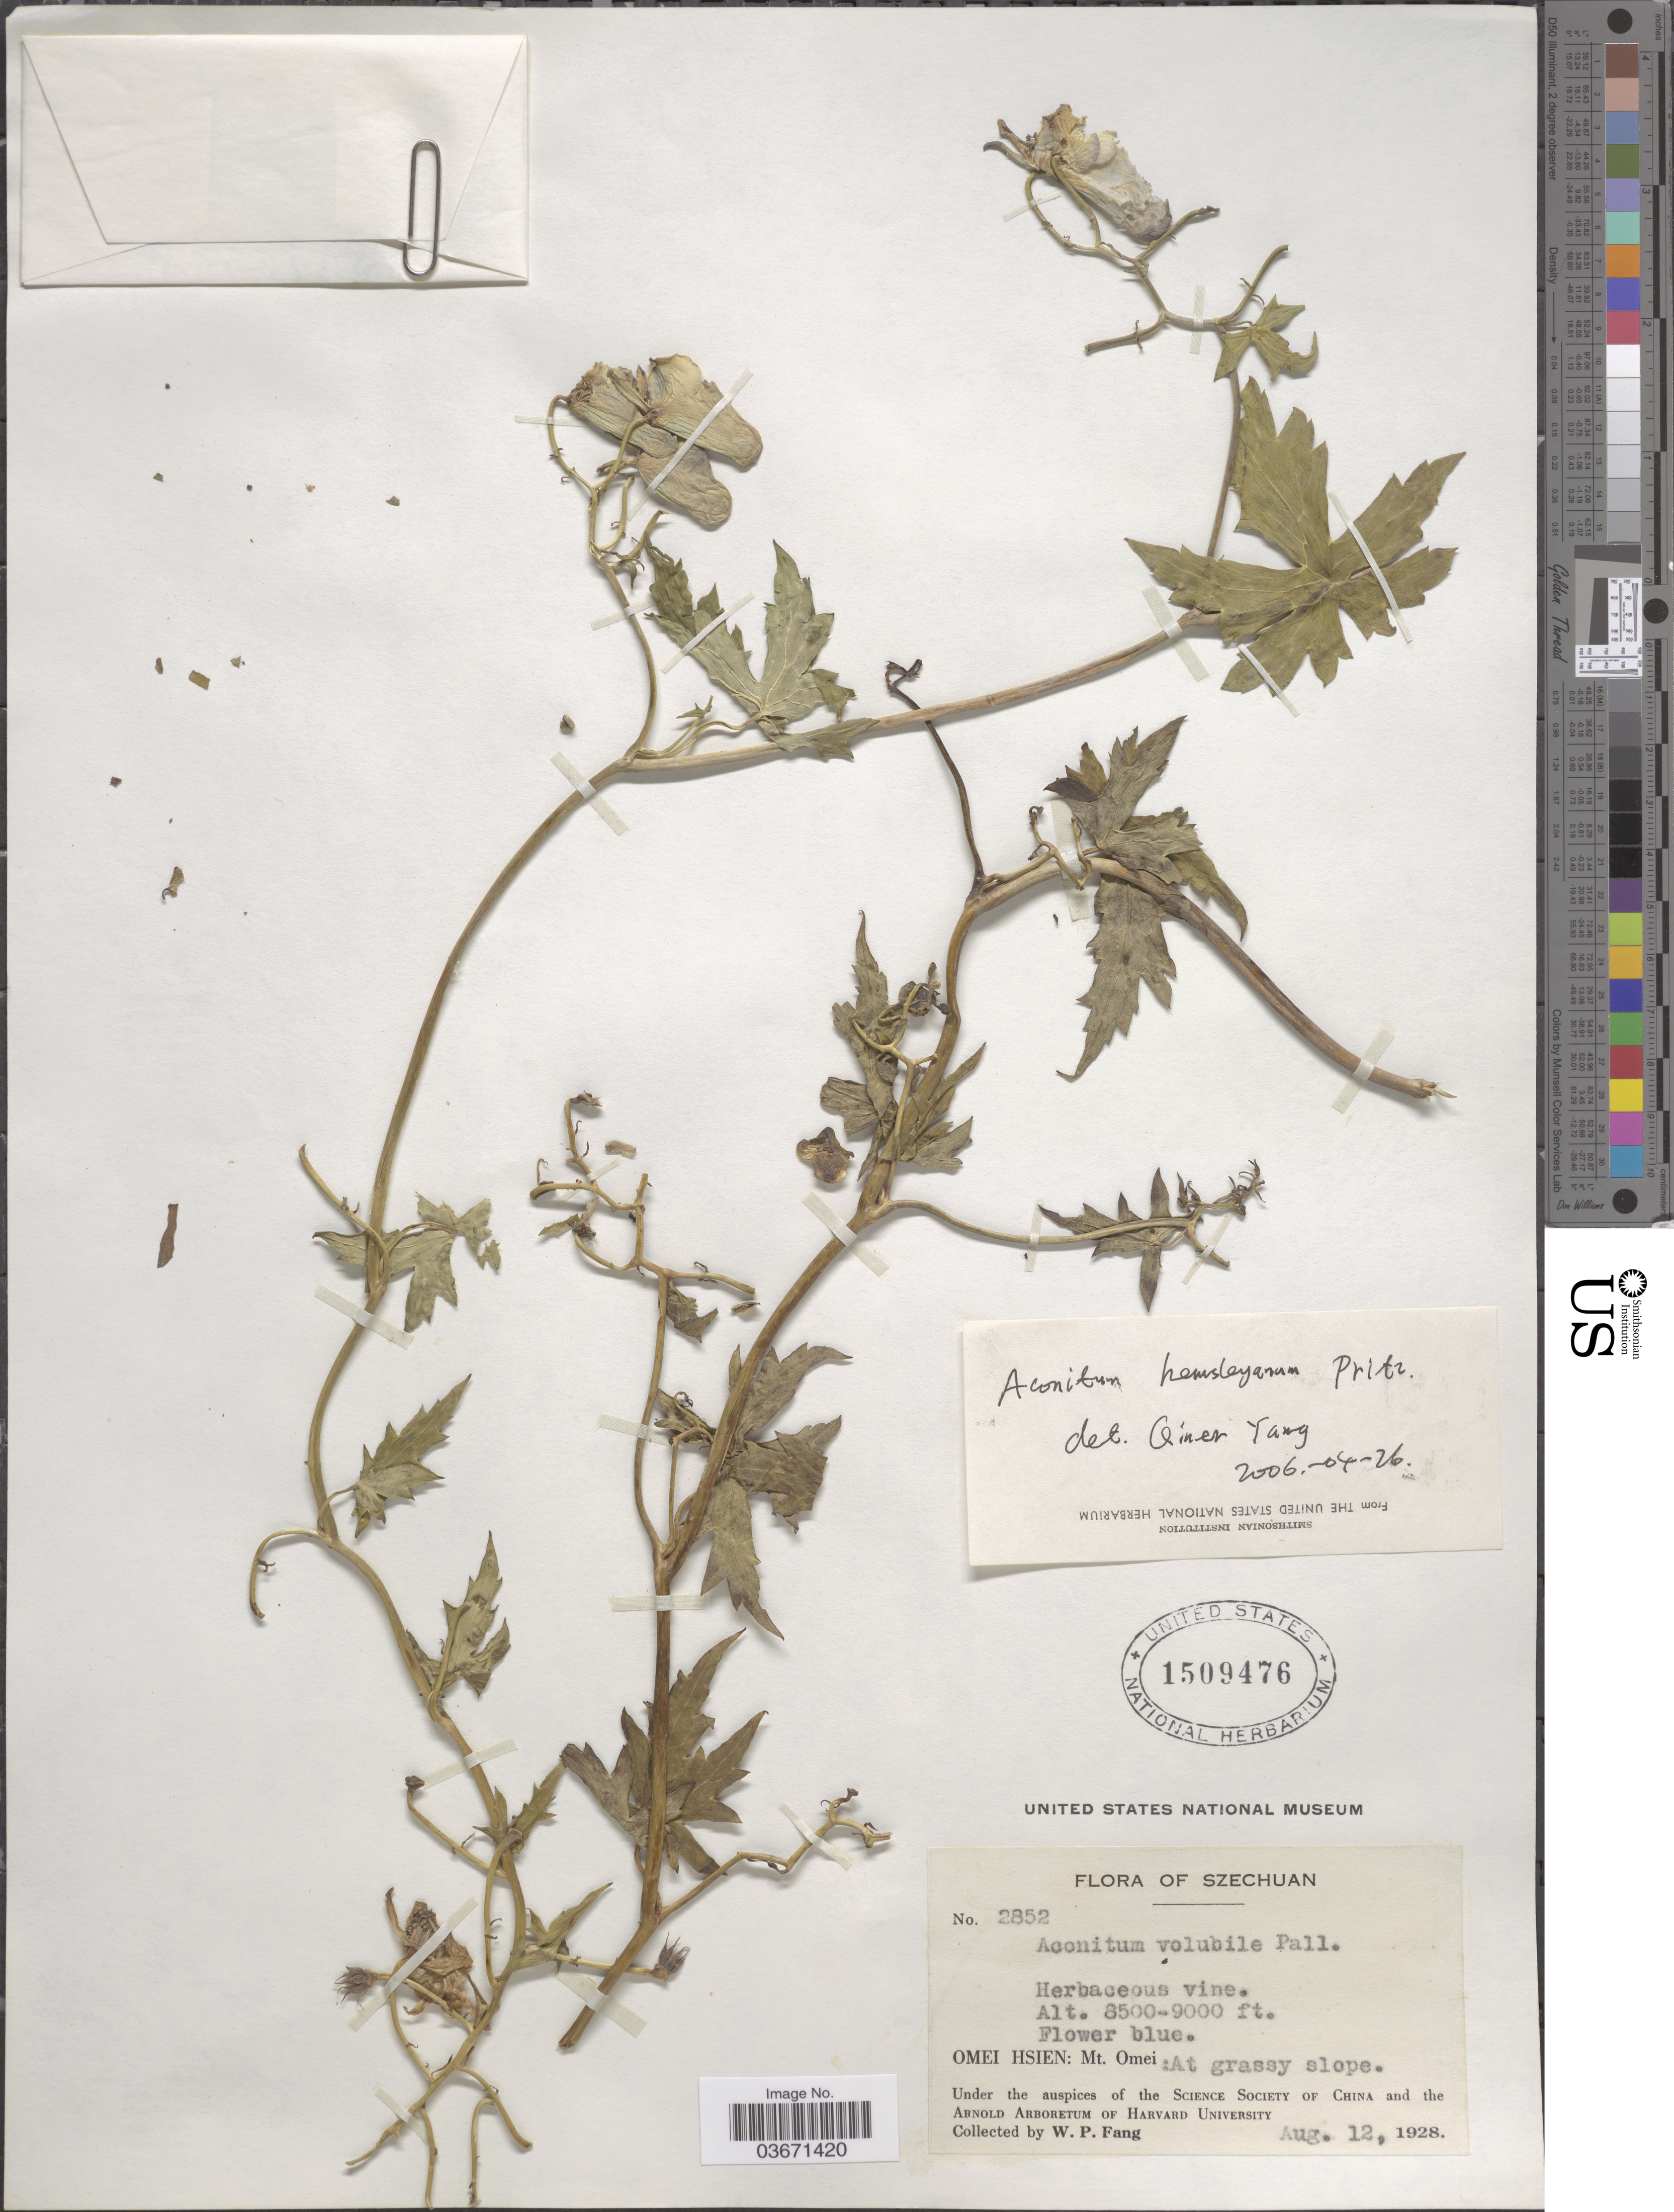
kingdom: Plantae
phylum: Tracheophyta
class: Magnoliopsida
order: Ranunculales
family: Ranunculaceae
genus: Aconitum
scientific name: Aconitum hemsleyanum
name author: E. Pritz.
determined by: Yang, Q. E.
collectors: W. P. Fang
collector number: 2852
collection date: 1928-08-12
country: China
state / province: Sichuan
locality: Szechuan. Omei Hsien: Mt. Omei.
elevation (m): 2591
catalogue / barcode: US 1509476